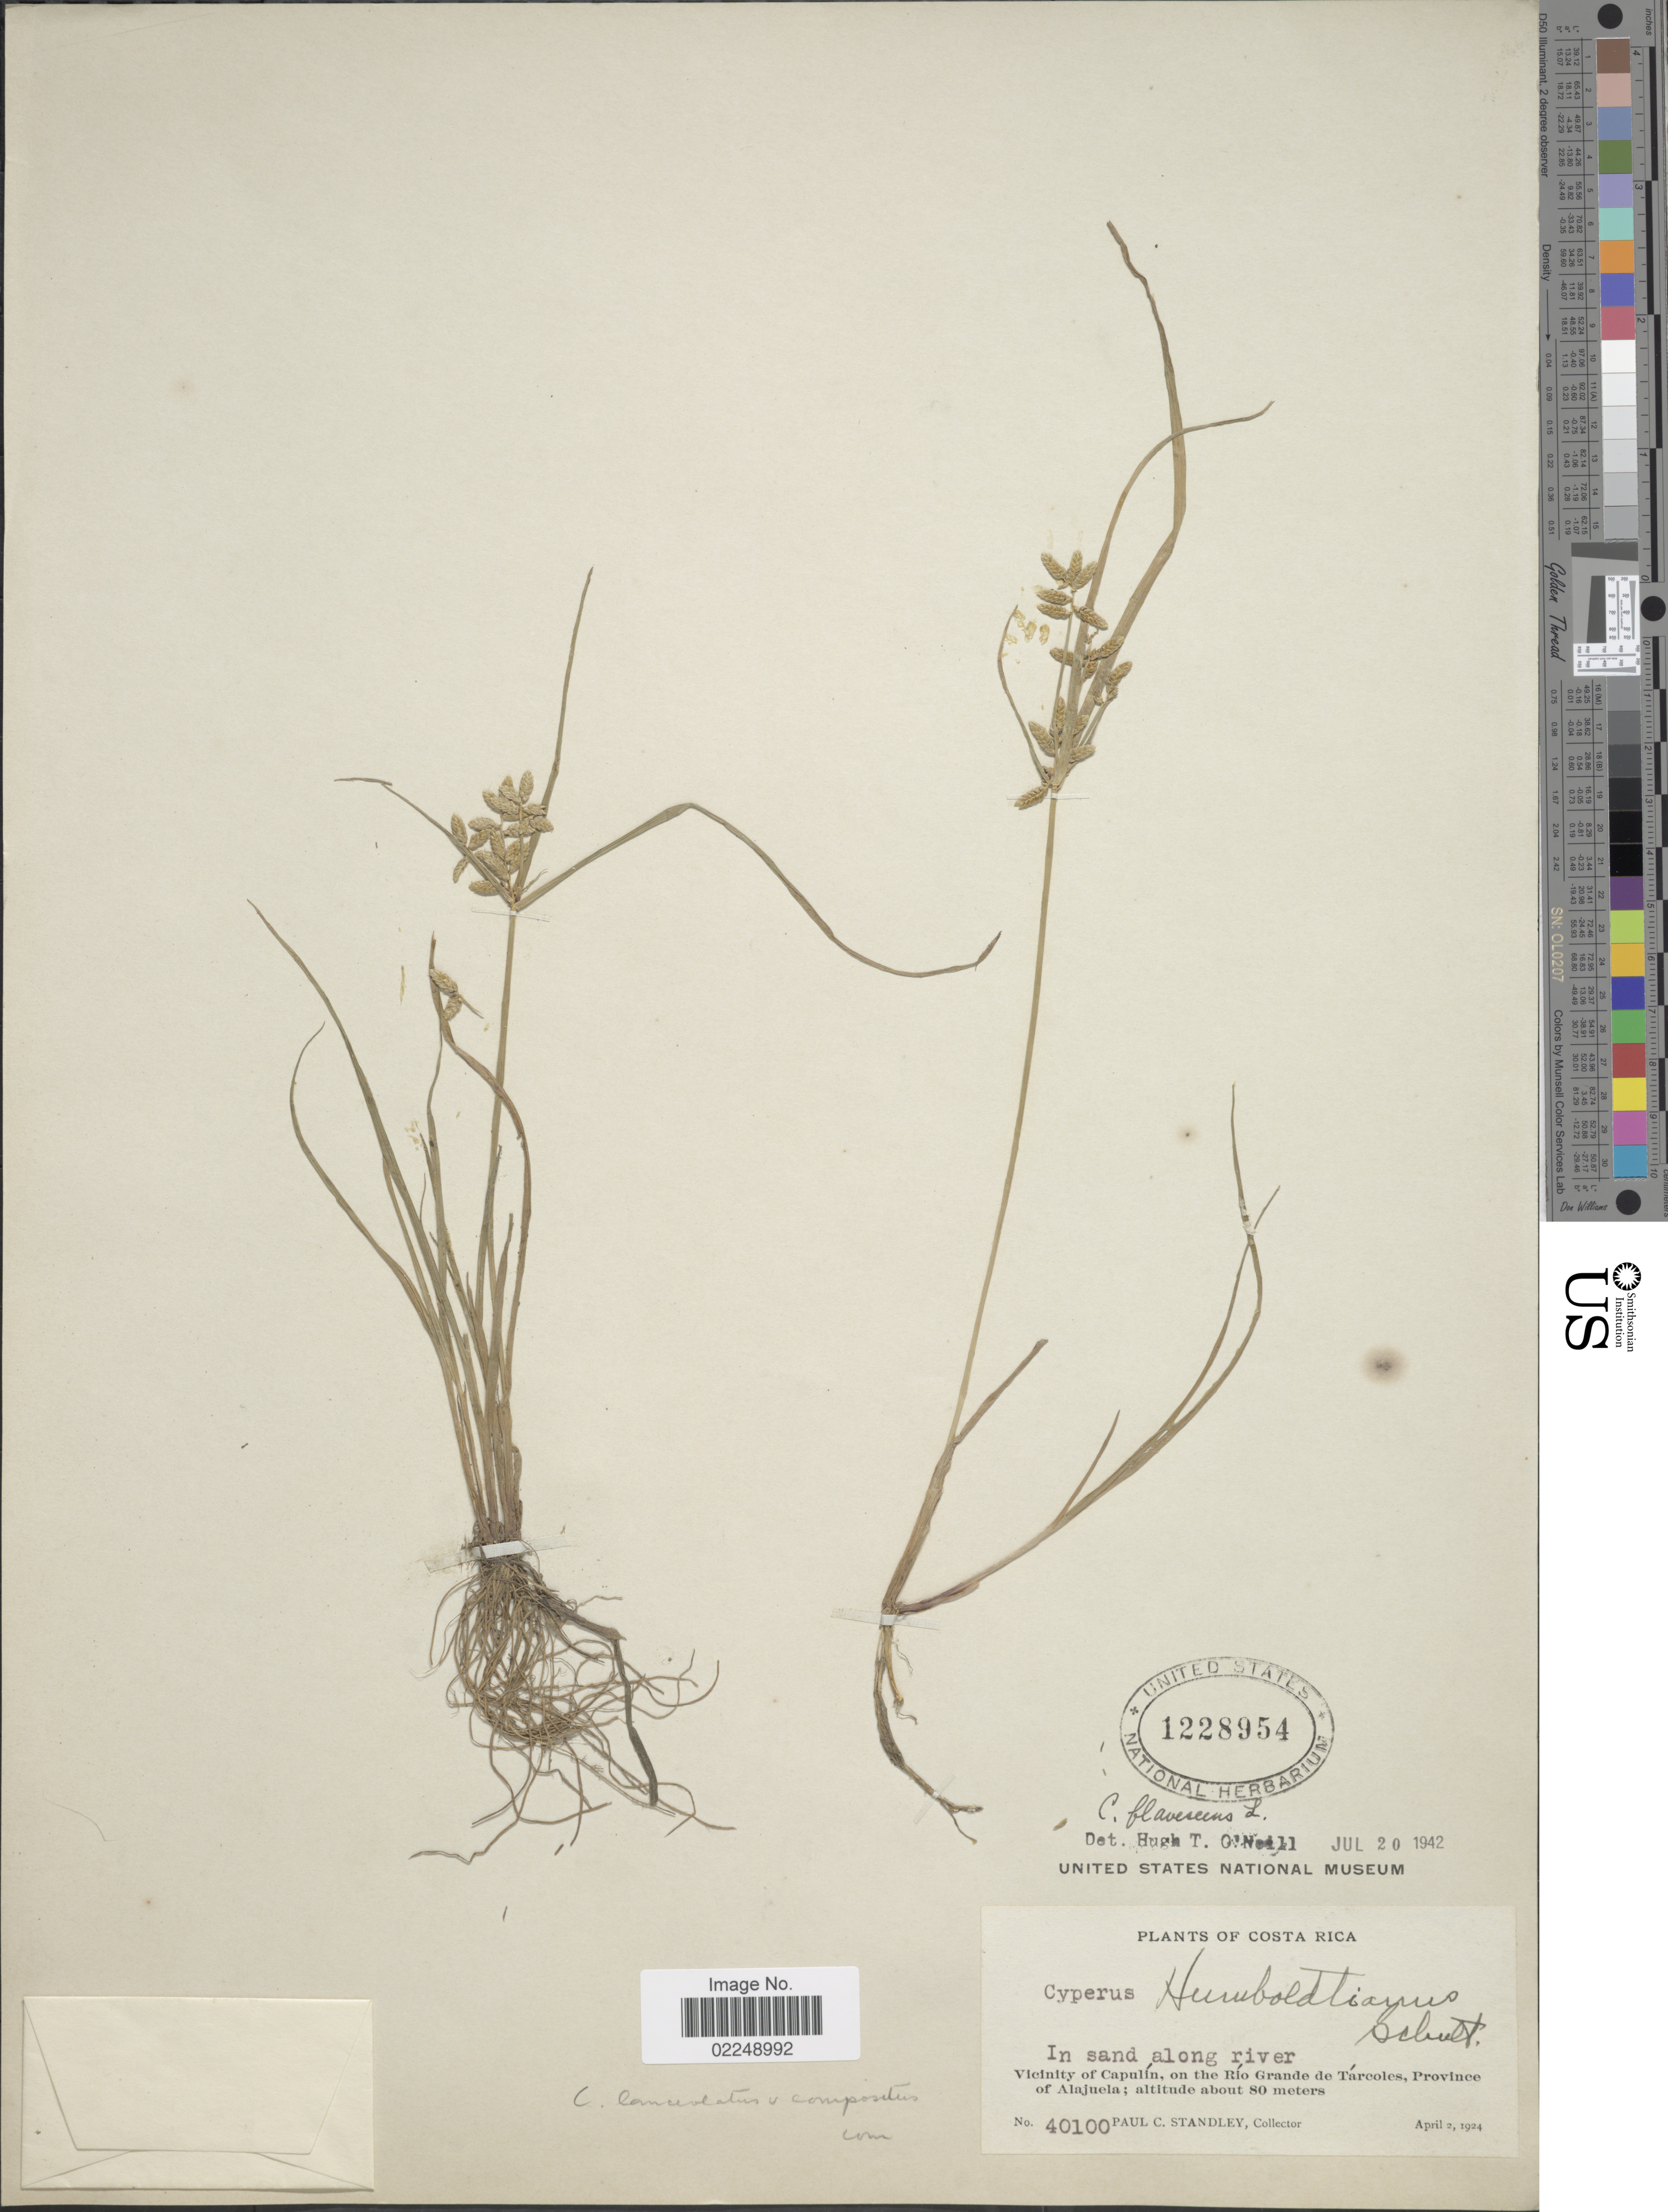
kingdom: Plantae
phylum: Tracheophyta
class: Liliopsida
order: Poales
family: Cyperaceae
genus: Cyperus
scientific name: Cyperus flavescens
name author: L.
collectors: P. C. Standley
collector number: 40100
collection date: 1924-04-02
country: Costa Rica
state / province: Alajuela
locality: Vicinity of Capulin, on the Rio Grande de Tarcoles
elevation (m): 80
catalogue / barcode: US 1228954